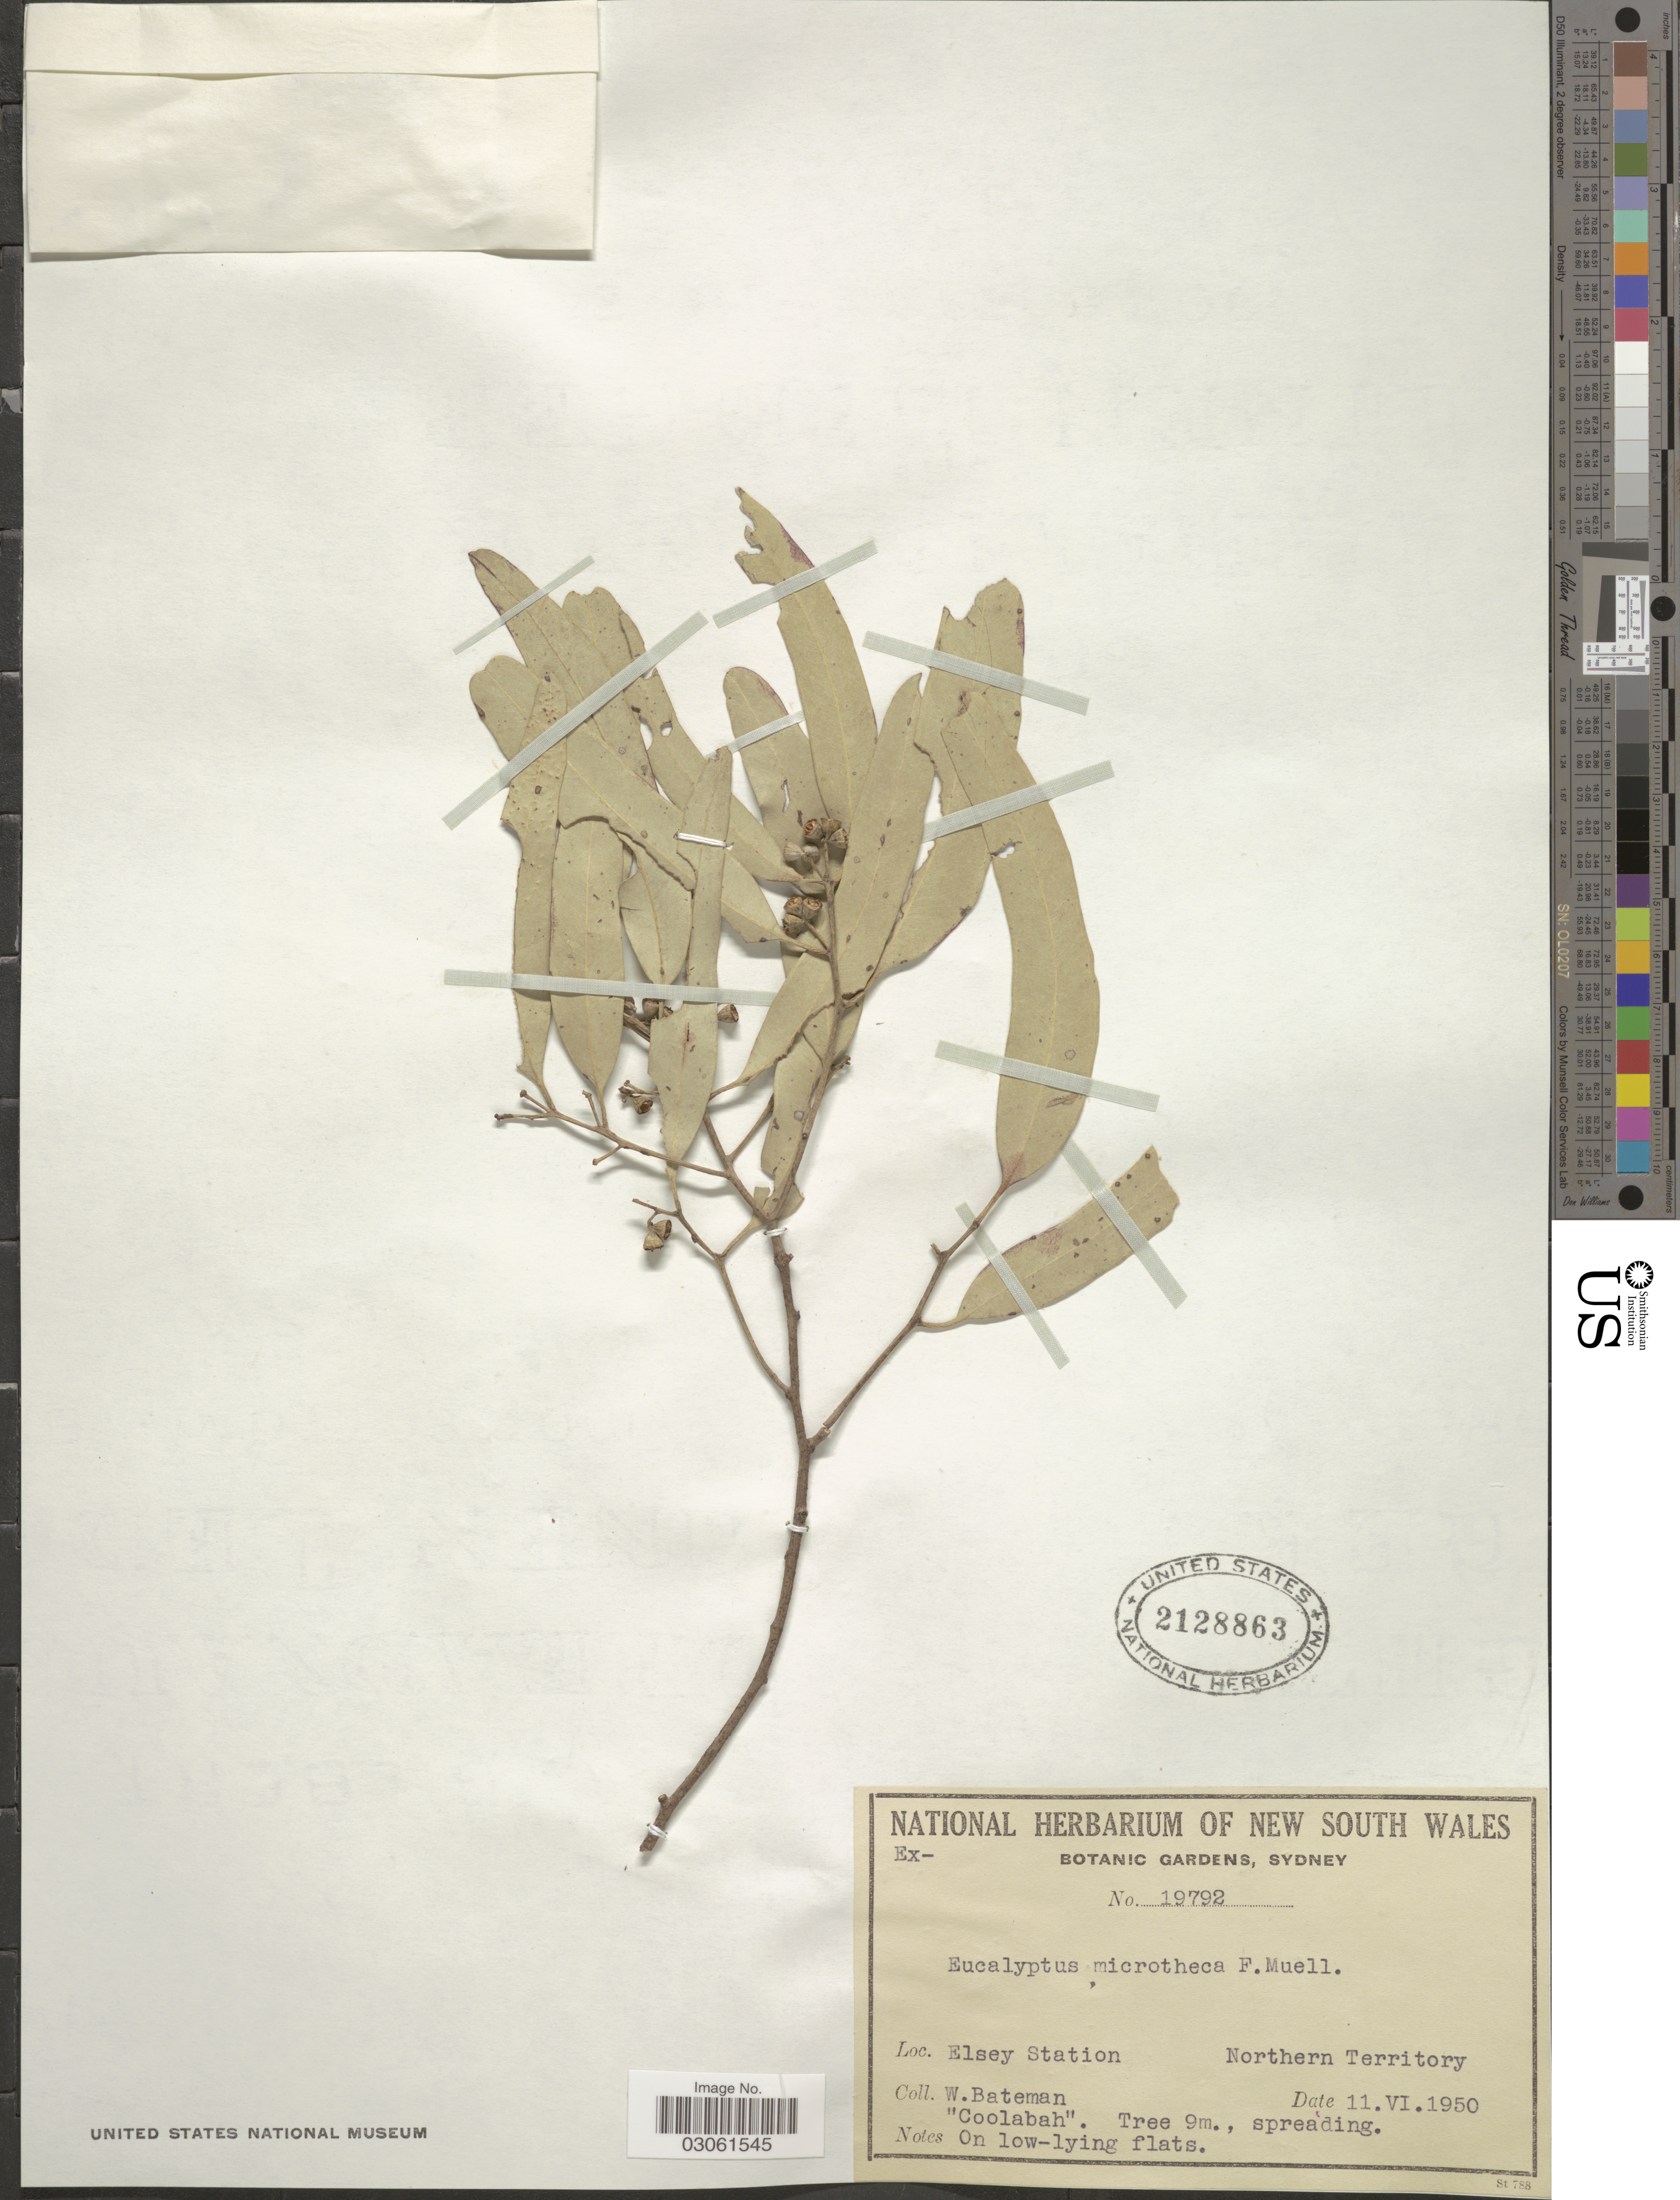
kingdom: Plantae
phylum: Tracheophyta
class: Magnoliopsida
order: Myrtales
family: Myrtaceae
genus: Eucalyptus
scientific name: Eucalyptus microtheca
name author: F. Muell.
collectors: W. Bateman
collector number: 19792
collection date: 1950-06-11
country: Australia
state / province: Northern Territory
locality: Elsey Station.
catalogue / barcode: US 2128863